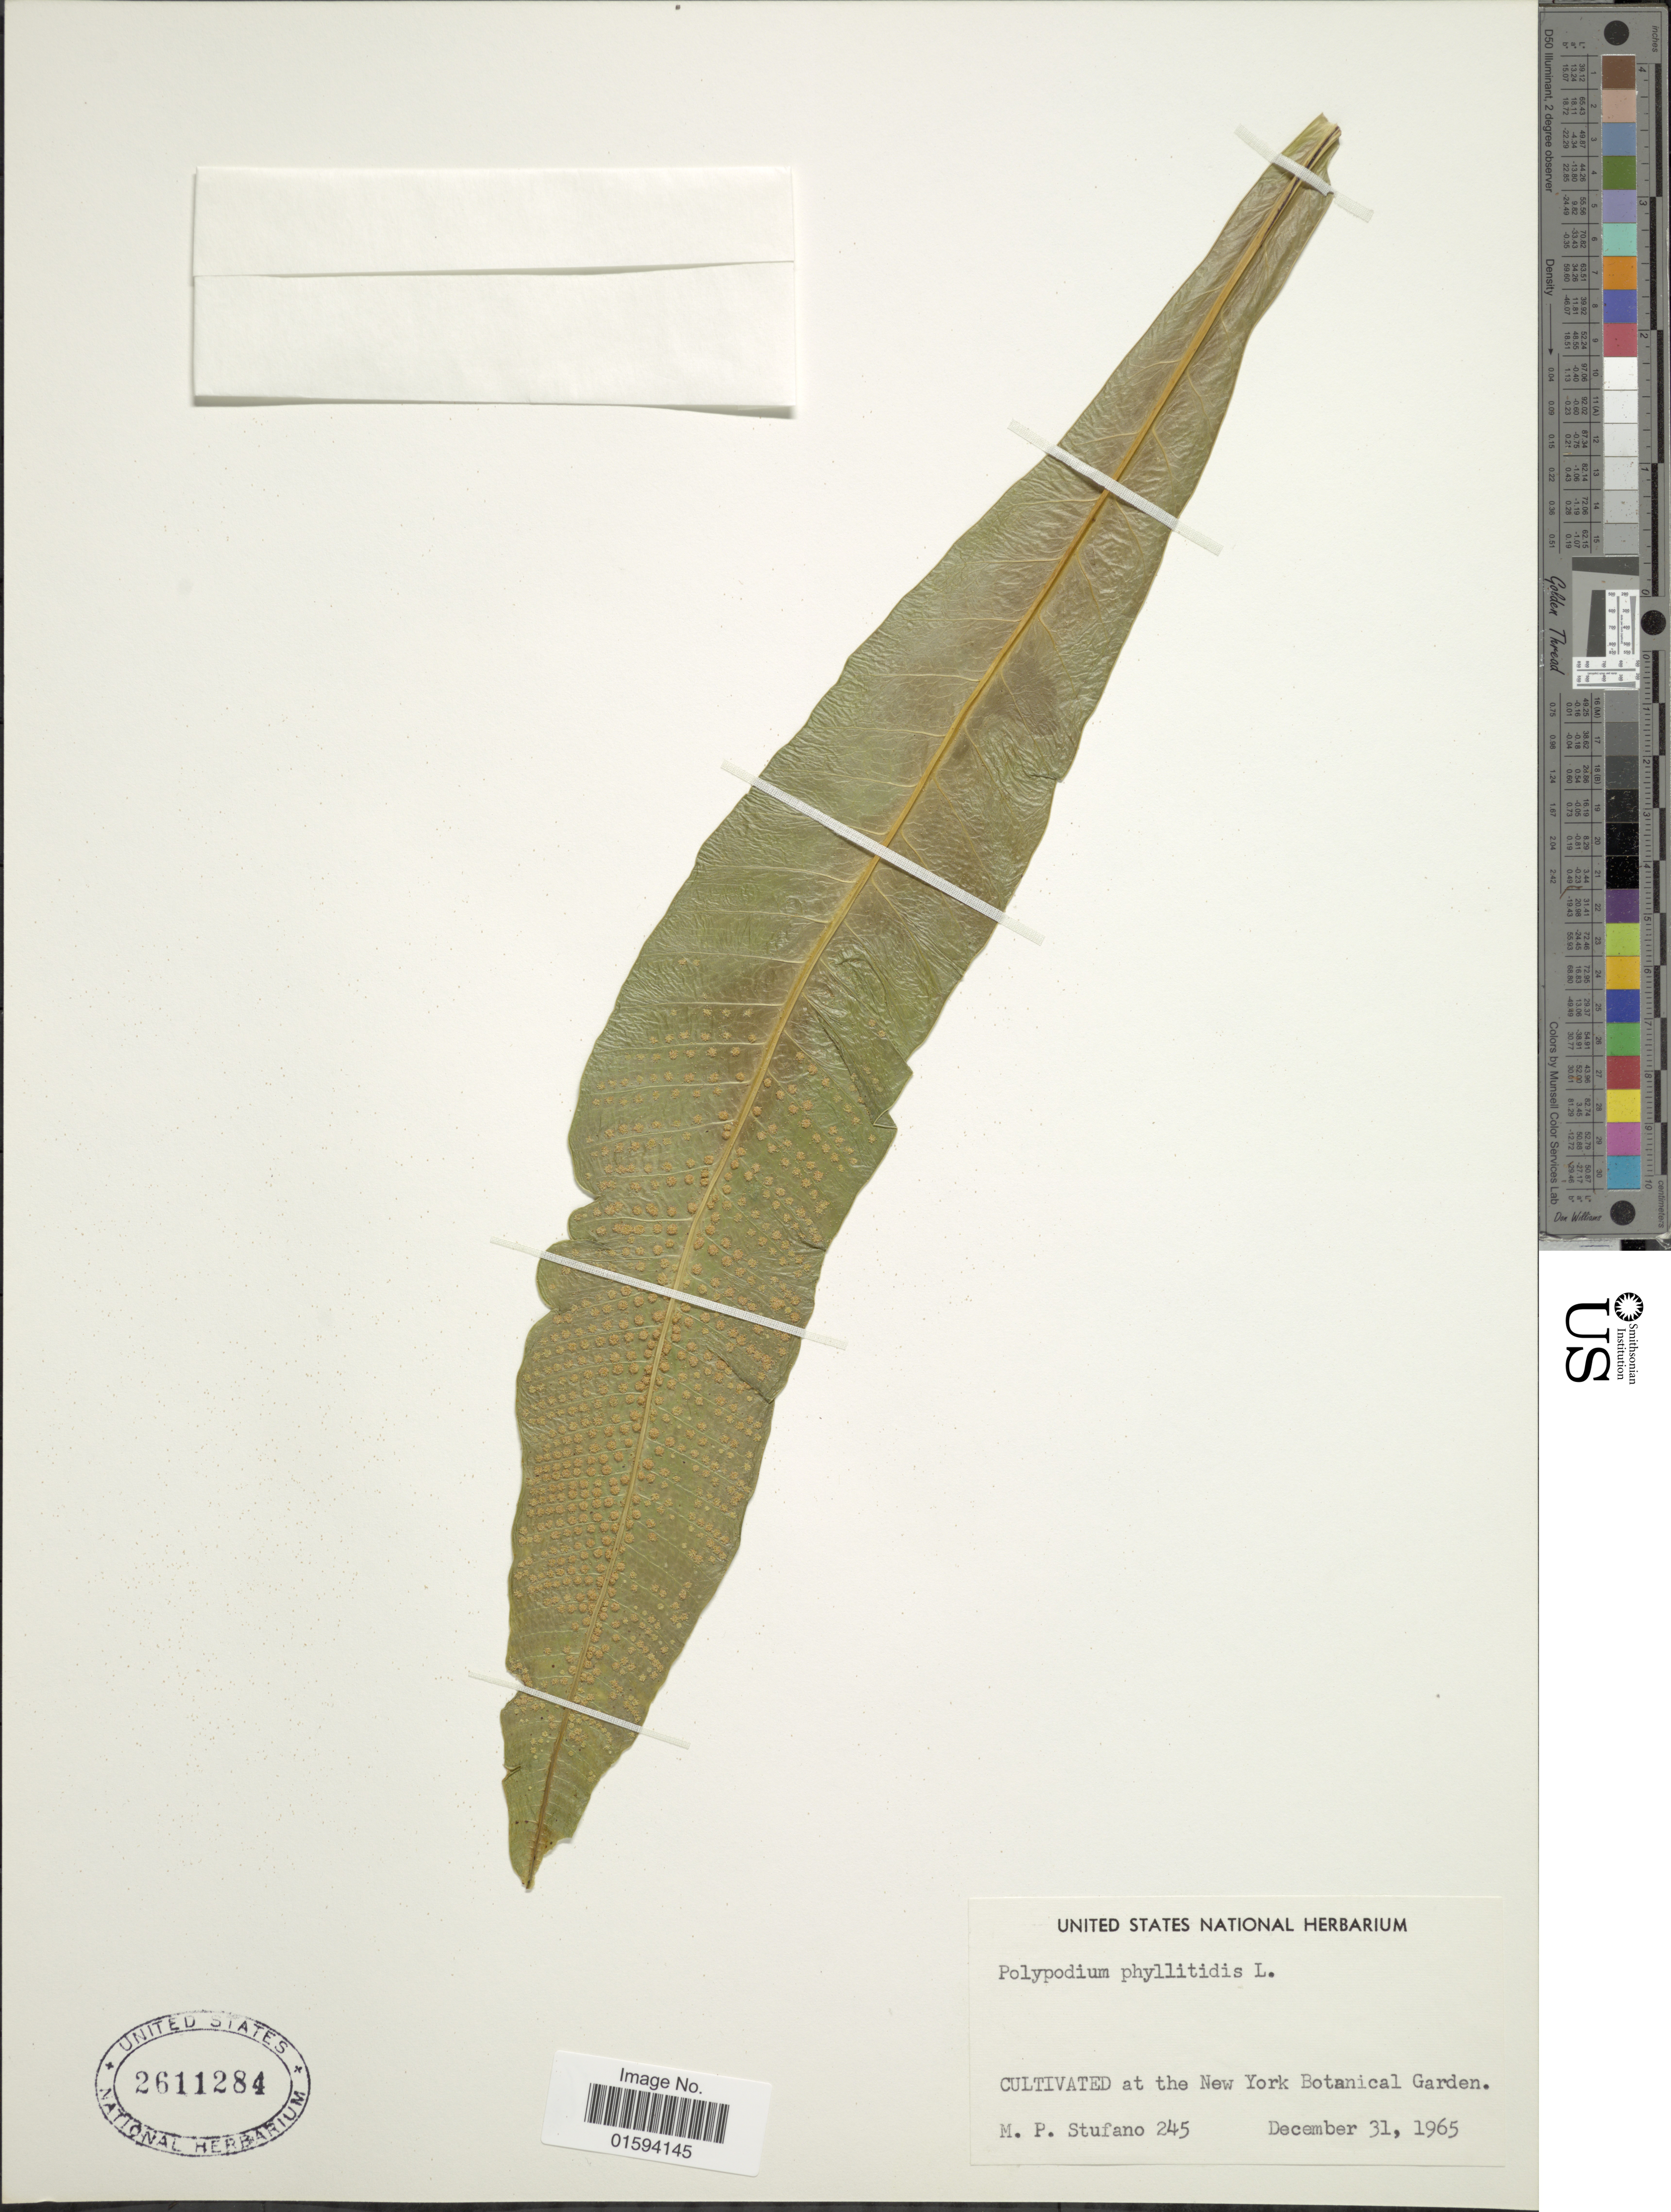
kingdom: Plantae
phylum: Tracheophyta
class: Polypodiopsida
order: Polypodiales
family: Polypodiaceae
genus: Polypodium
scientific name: Polypodium phyllitidis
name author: L.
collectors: M. Stufano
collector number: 245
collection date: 1965-12-31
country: United States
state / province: New York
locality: At the New York Botanical Garden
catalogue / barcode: US 2611284